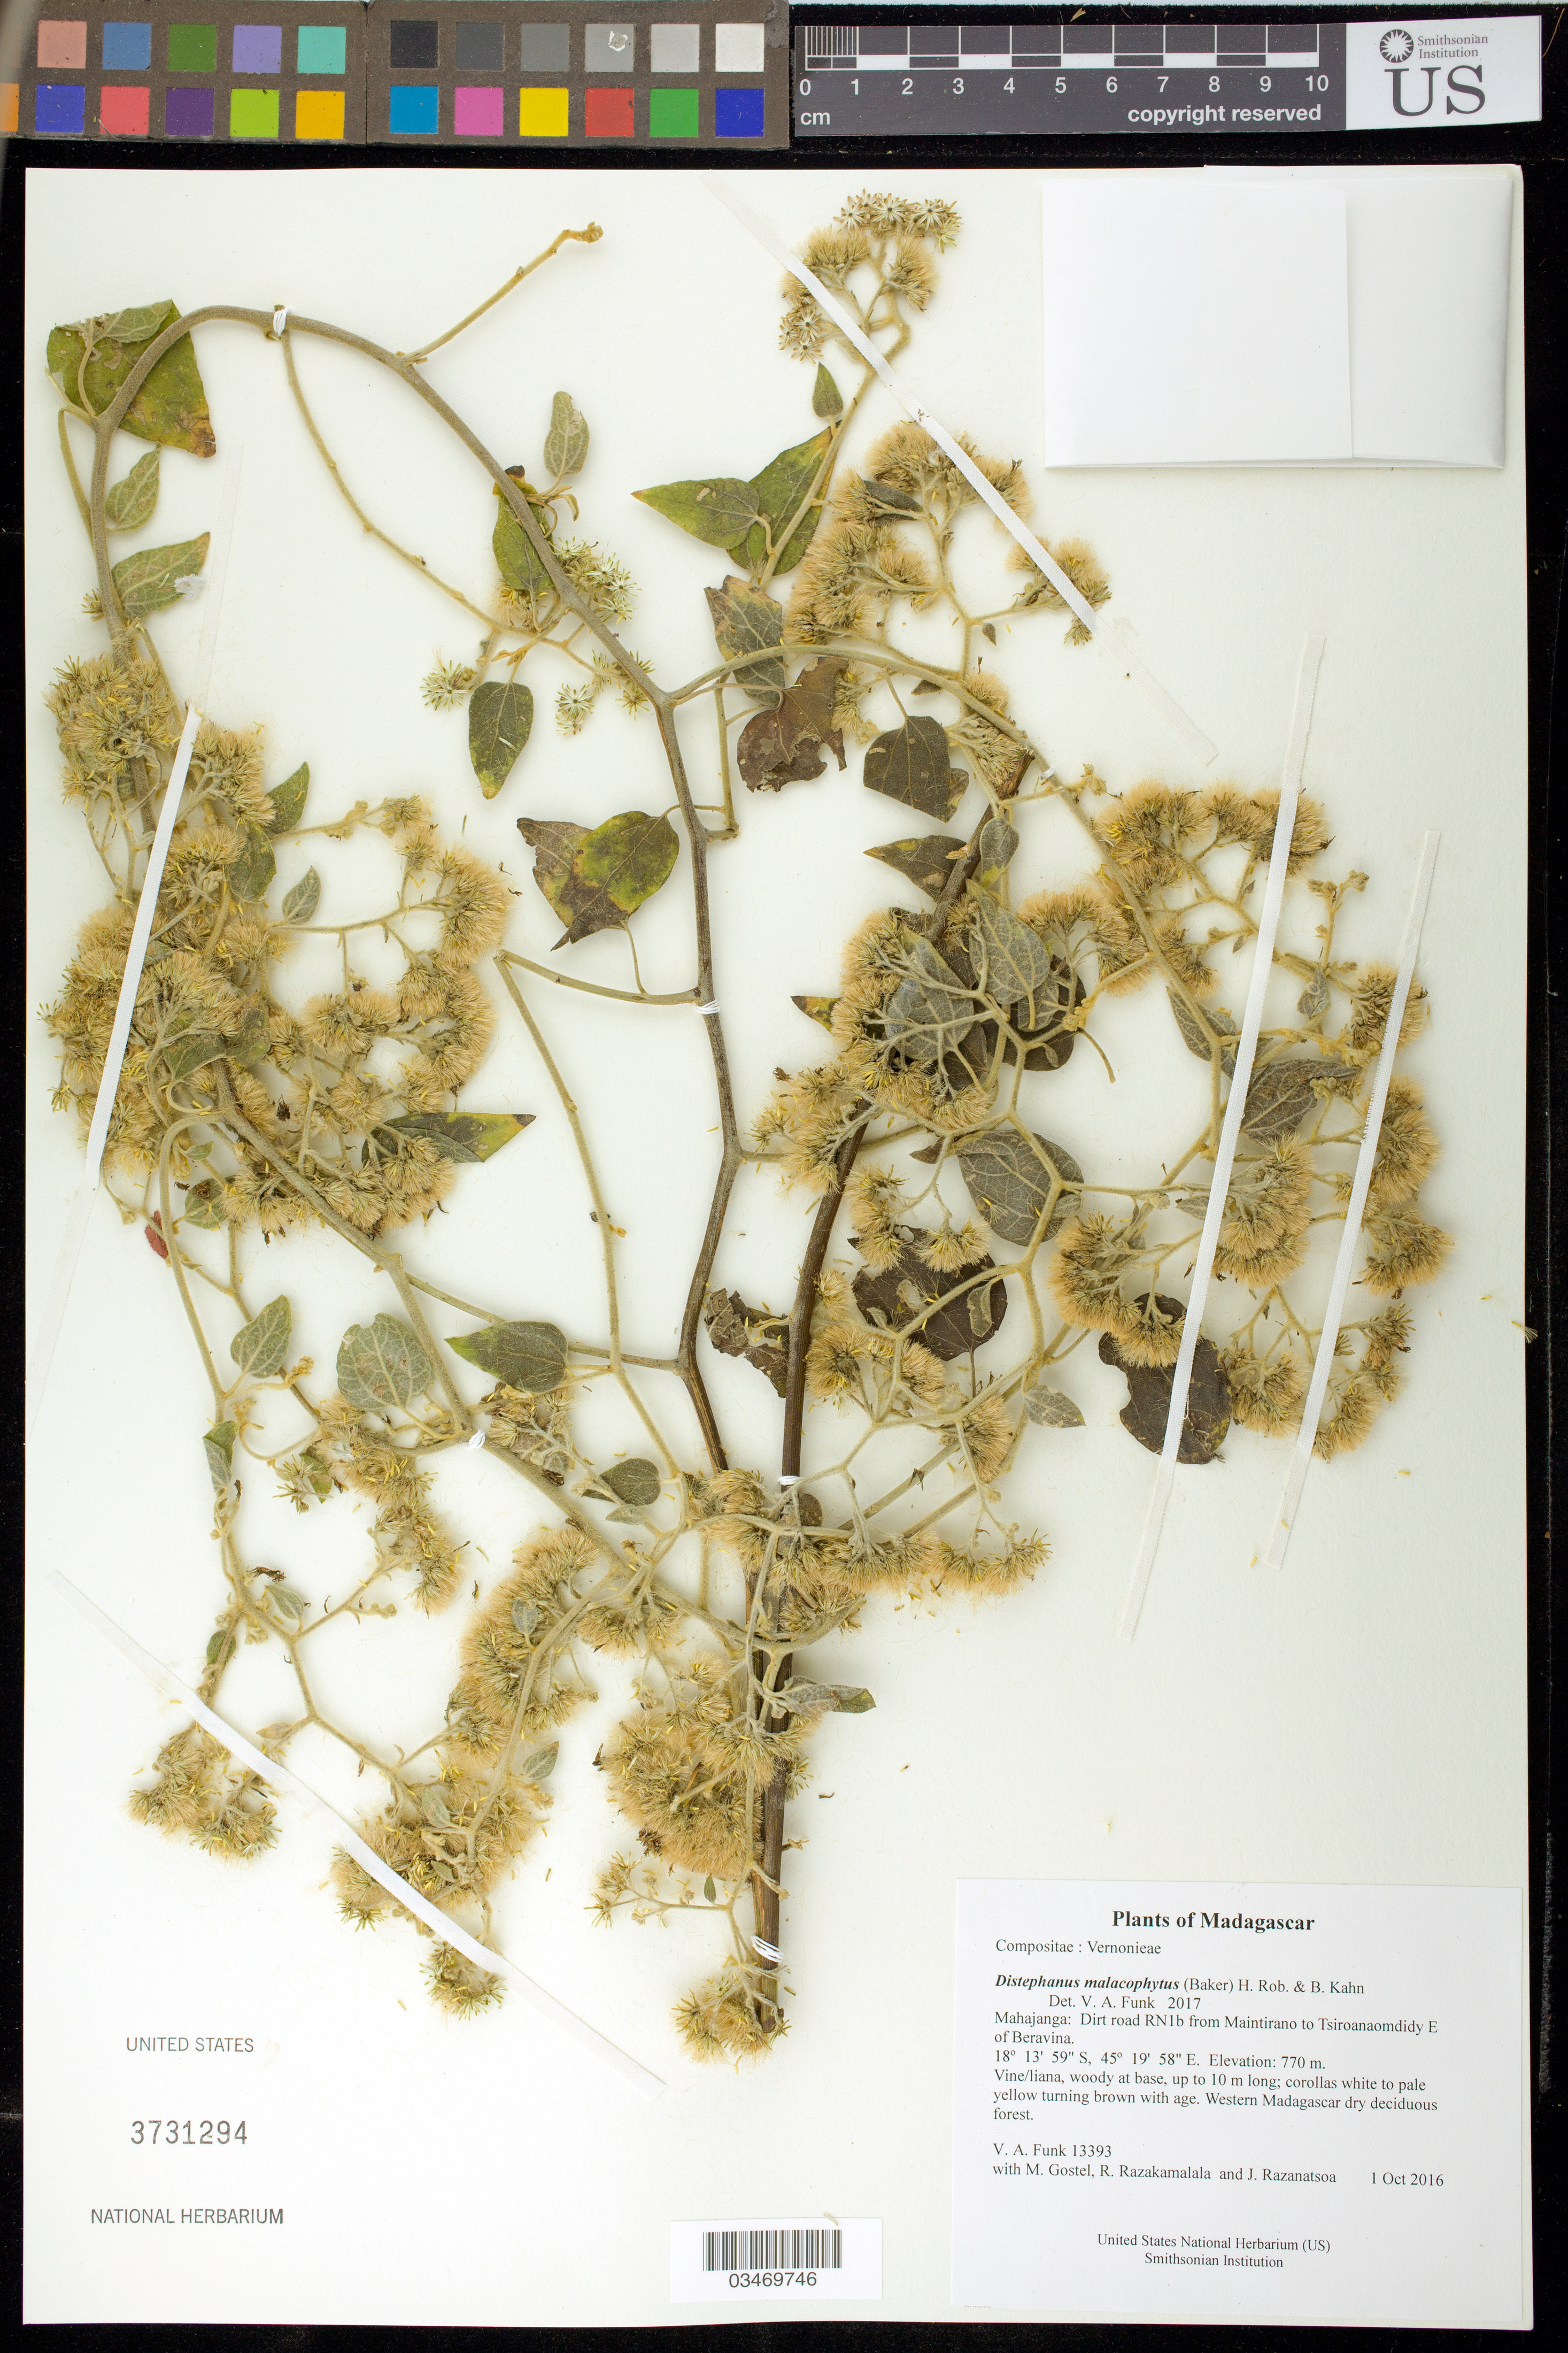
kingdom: Plantae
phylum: Tracheophyta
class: Magnoliopsida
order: Asterales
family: Asteraceae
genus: Distephanus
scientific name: Distephanus malacophytus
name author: (Baker) H. Rob. & B. Kahn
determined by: Funk, Vicki A., (BOT), Smithsonian Institution - National Museum of Natural History (UNITED STATES)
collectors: M. R. Gostel, R. Razakamalala & J. Razanatsoa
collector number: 13393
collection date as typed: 1 Oct 2016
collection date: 2016-10-01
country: Madagascar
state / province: Melaky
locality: Dirt road RN1b from Maintirano to Tsiroanaomdidy E of Beravina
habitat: Western Madagascar dry deciduous forest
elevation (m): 770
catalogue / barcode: US 3731294